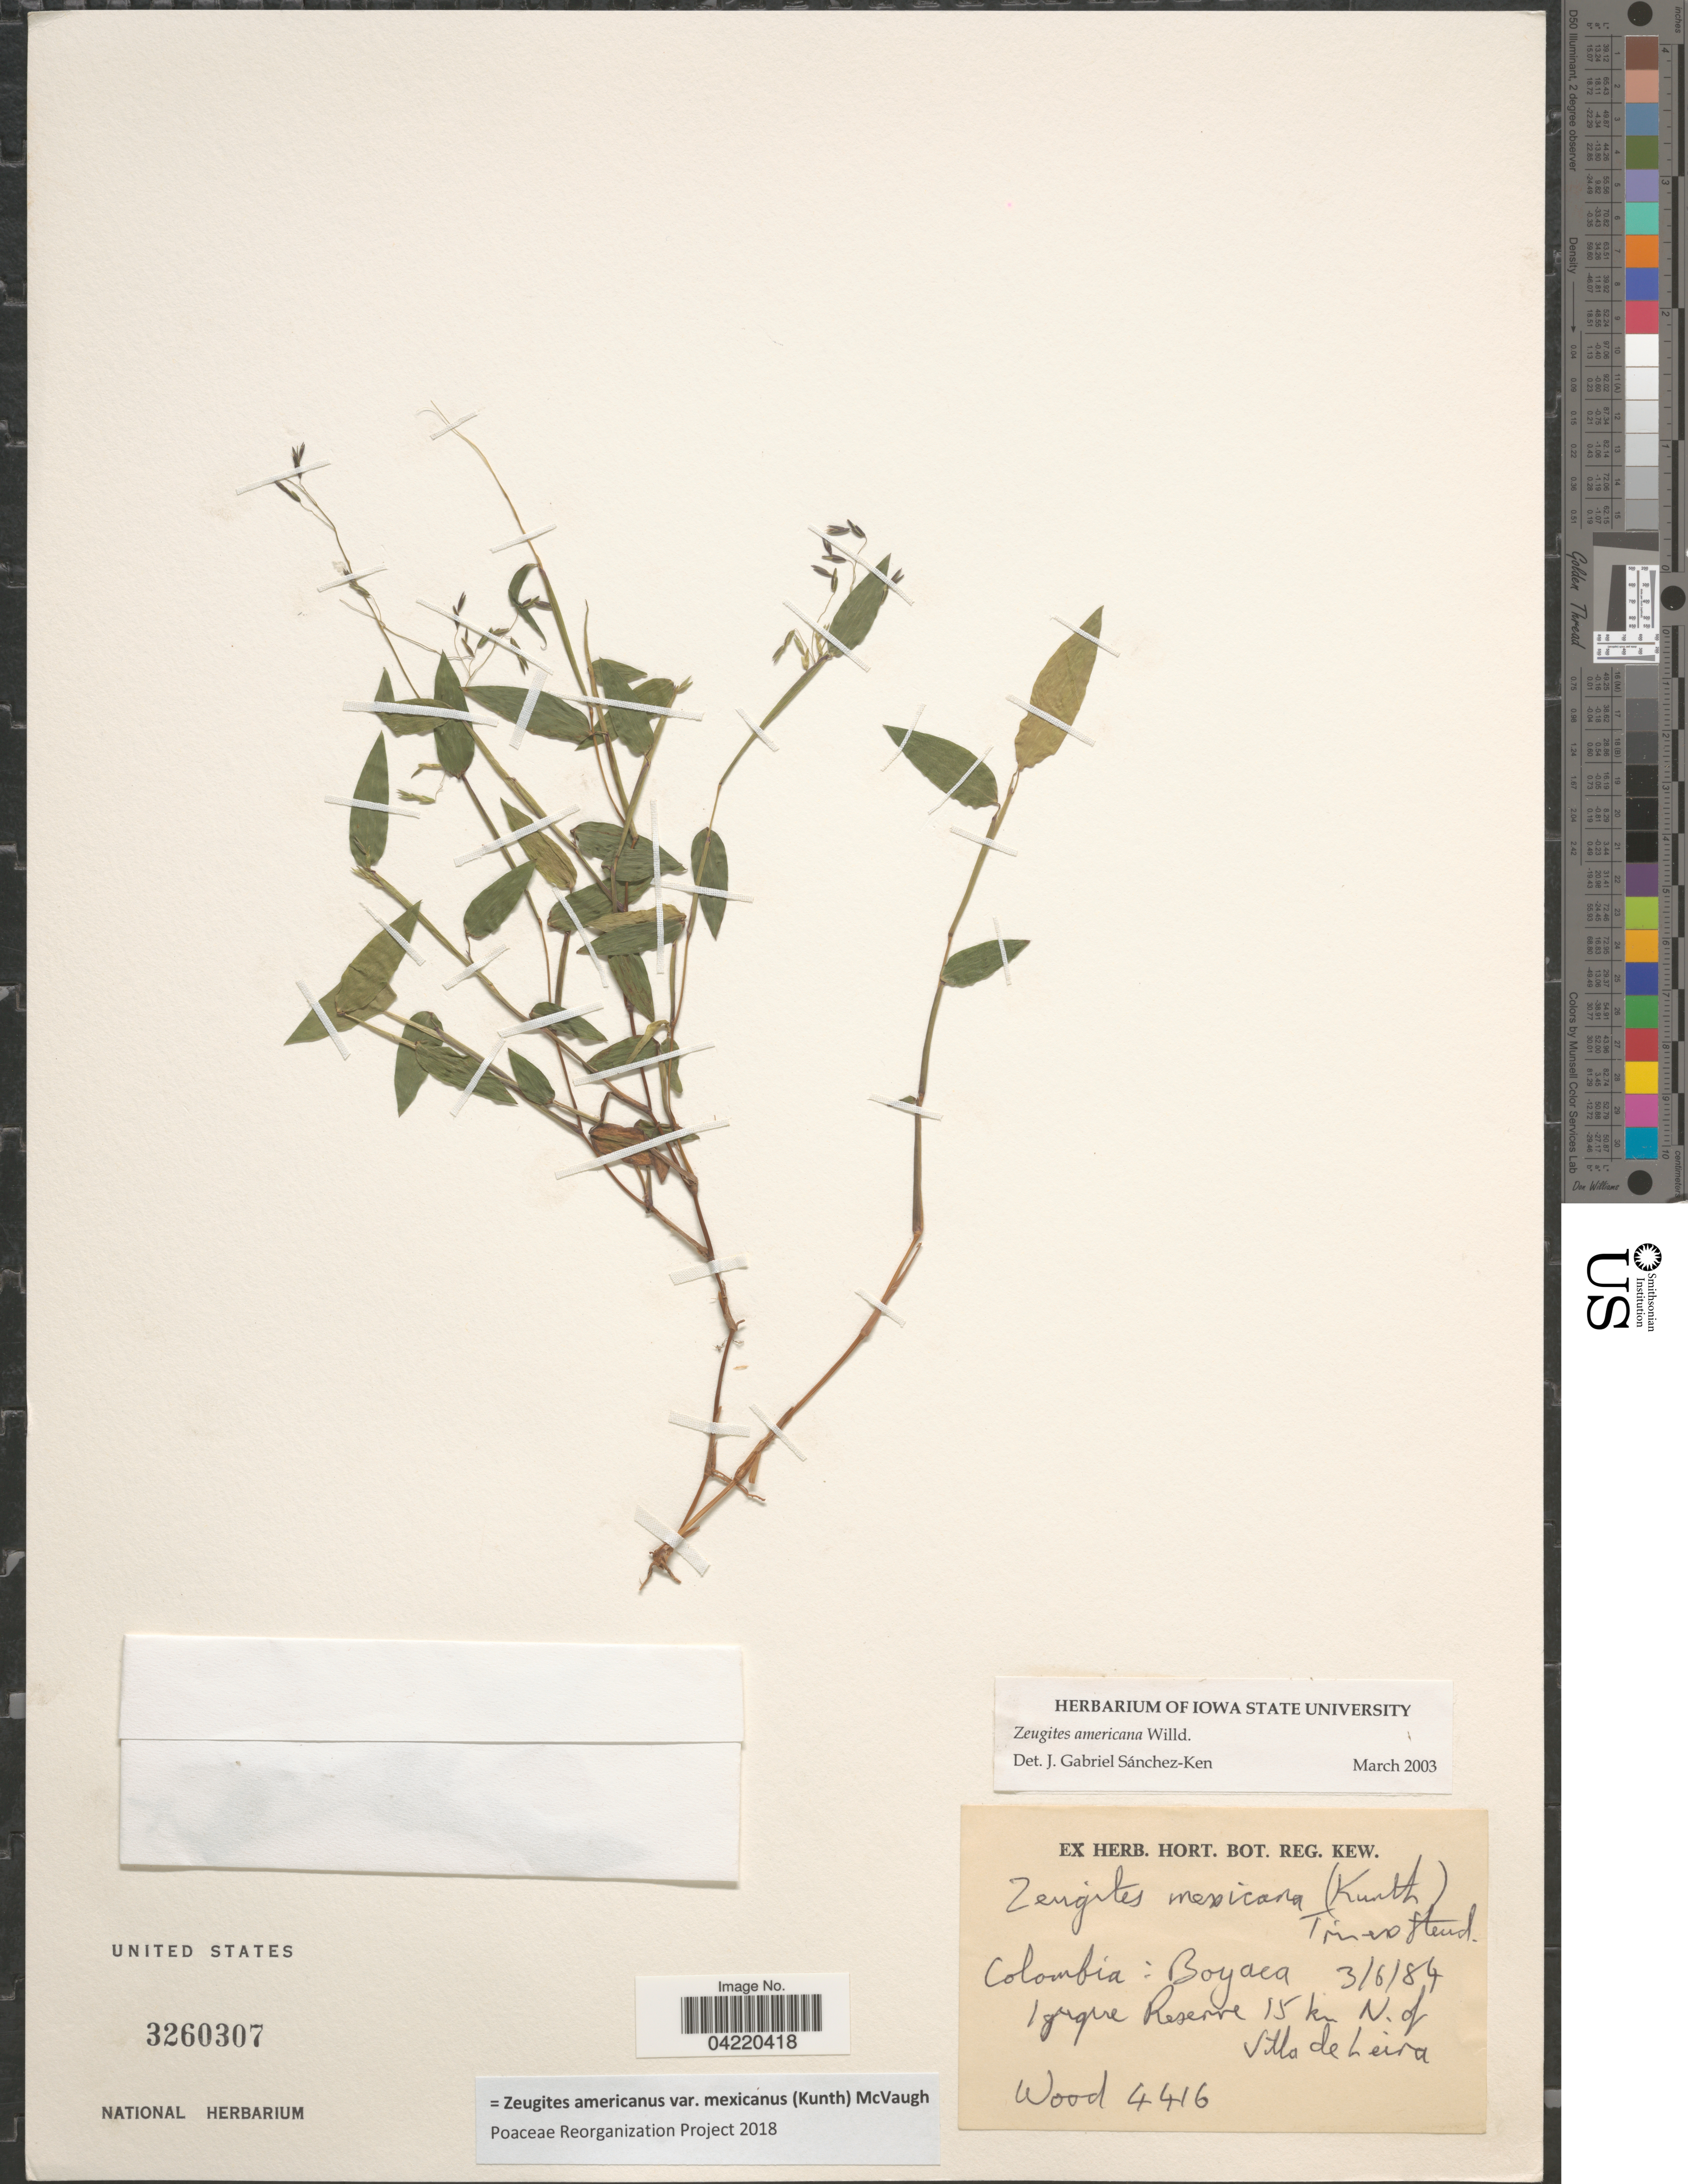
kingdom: Plantae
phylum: Tracheophyta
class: Liliopsida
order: Poales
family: Poaceae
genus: Zeugites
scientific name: Zeugites americanus var. mexicanus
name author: (Kunth) McVaugh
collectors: Wood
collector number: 4416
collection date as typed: Transcribed d/m/y: 3/6/84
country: Colombia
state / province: Boyacá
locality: Iguque [interpreted] Reserve 15 km N. of Villa de Leira.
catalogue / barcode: US 3260307